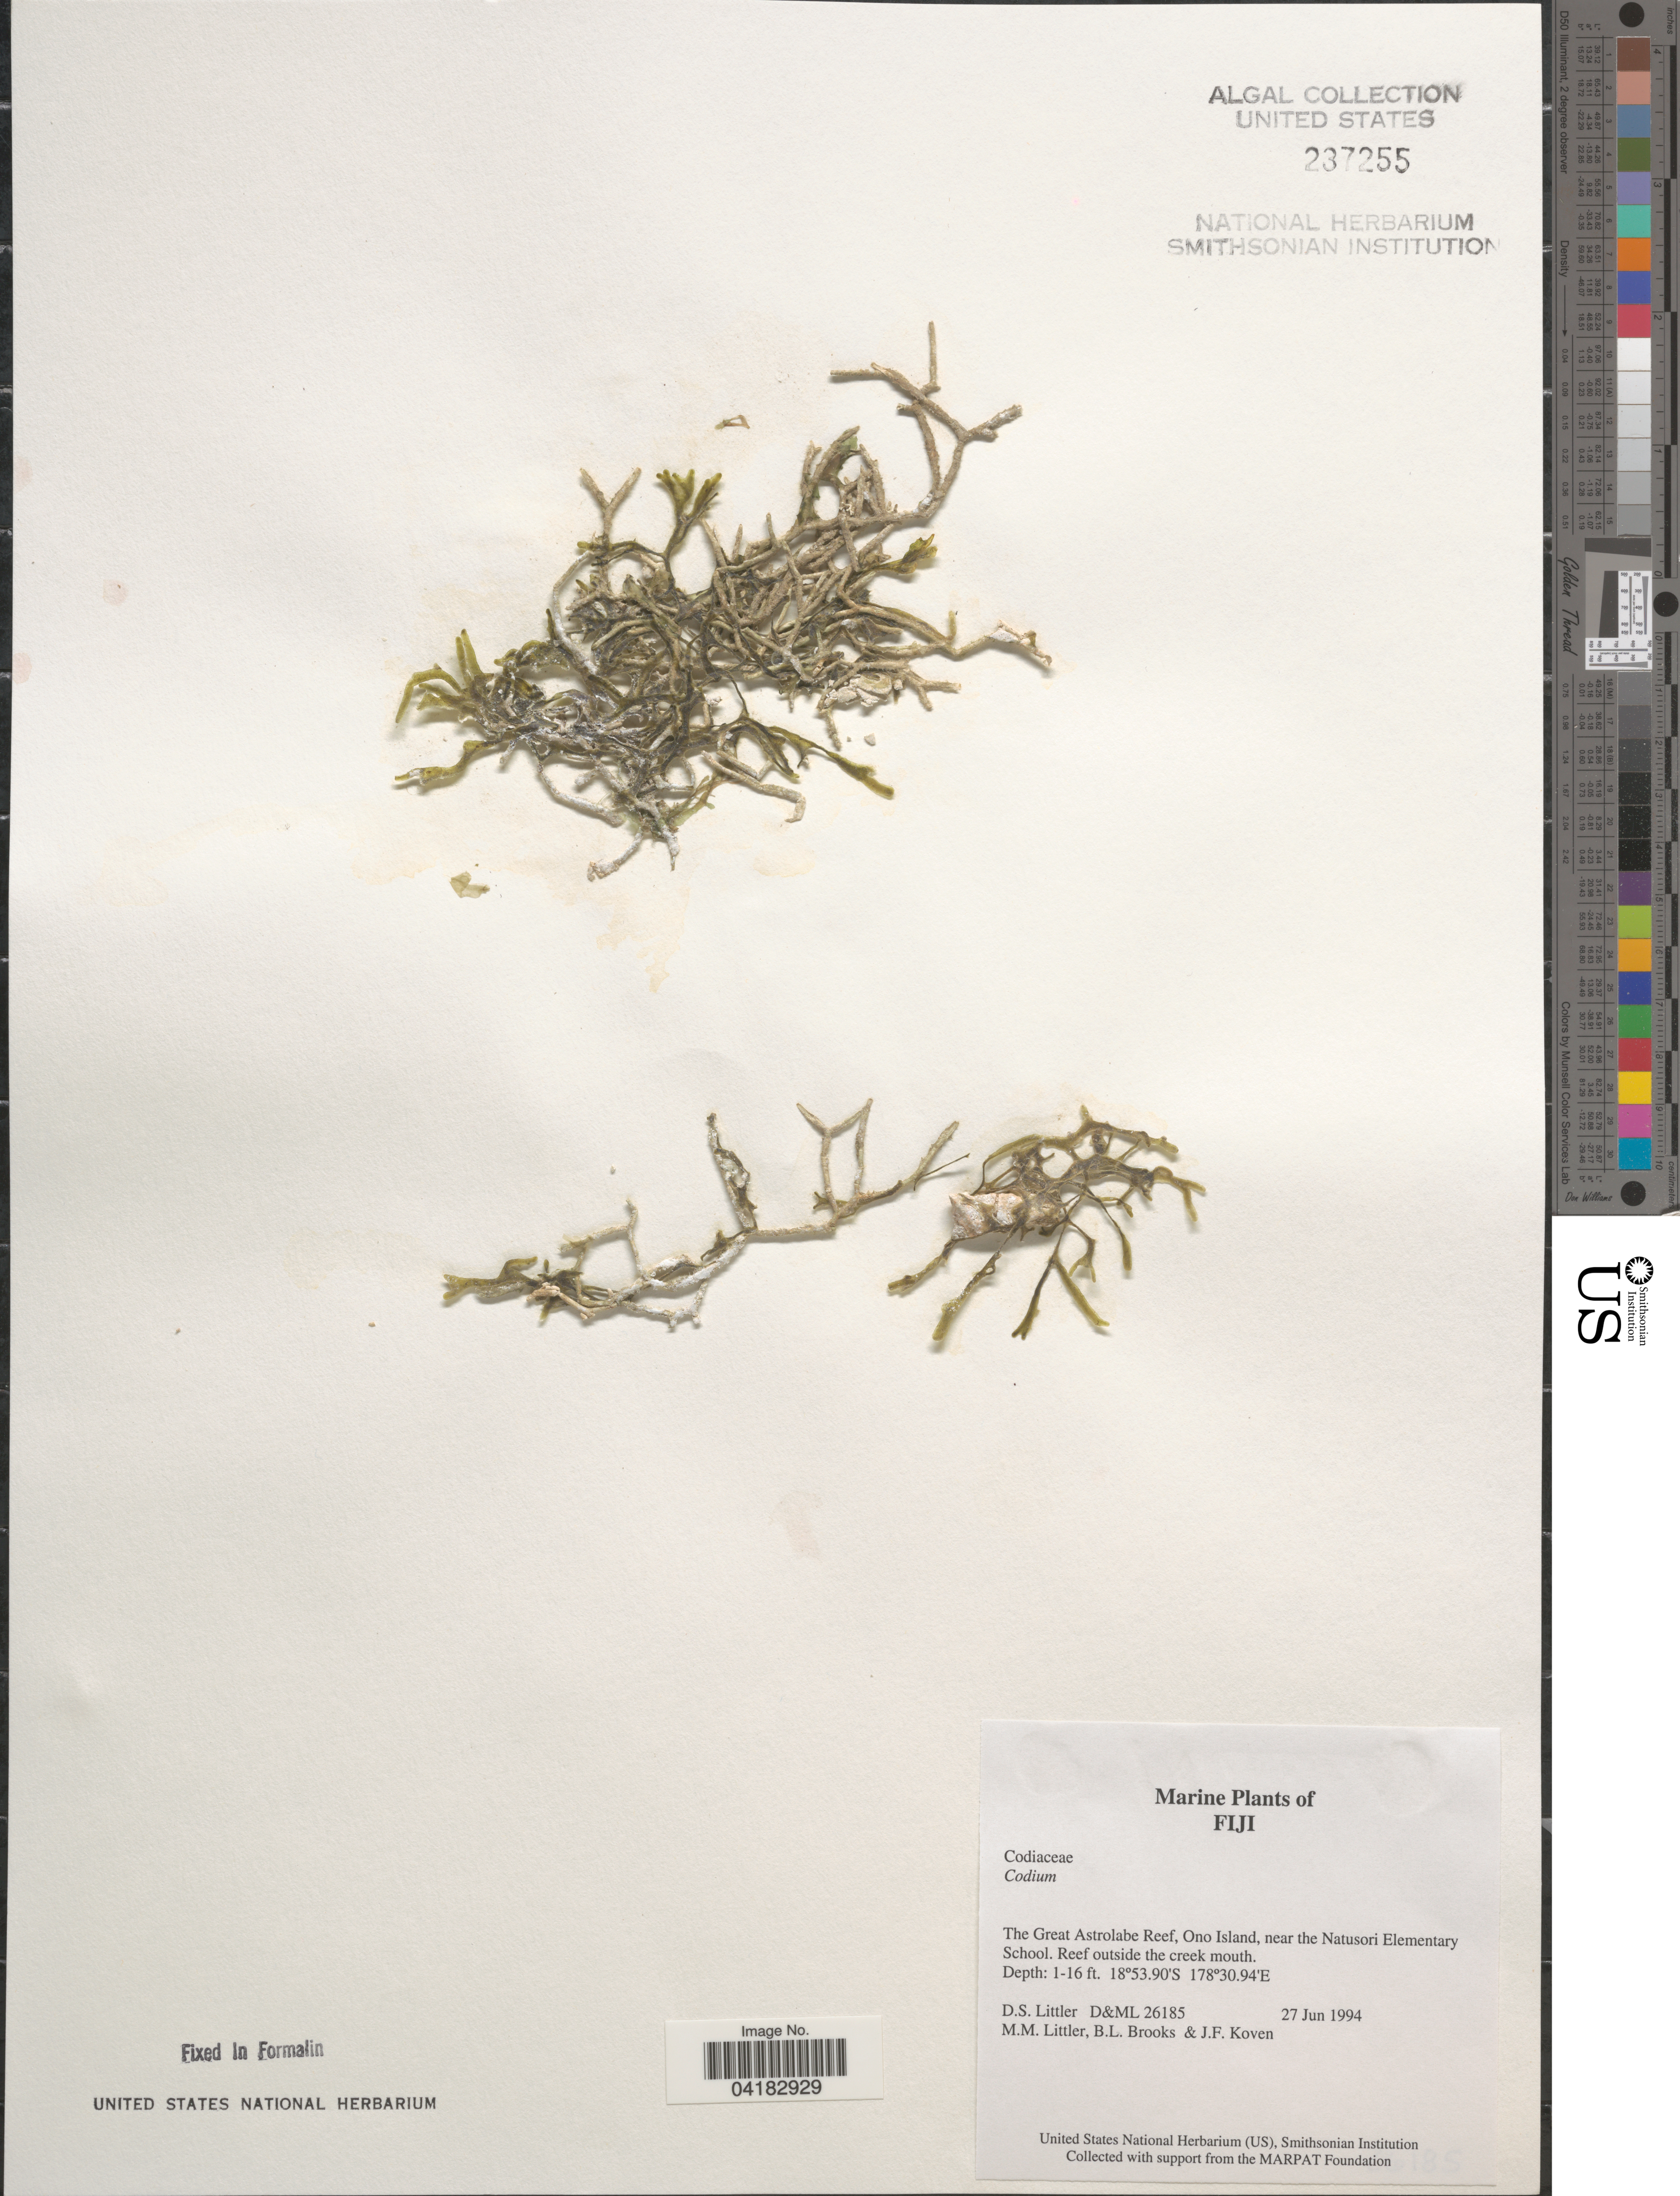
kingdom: Plantae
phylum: Chlorophyta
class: Ulvophyceae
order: Bryopsidales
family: Codiaceae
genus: Codium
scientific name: Codium sp.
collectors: D. S. Littler, B. Brooks & J. Koven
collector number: D&ML26185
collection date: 1994-06-27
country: Fiji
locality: The Great Astrolabe Reef, Ono Island, near the Natusori Elementary School. Reef outside the creek mouth.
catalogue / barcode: US 237255